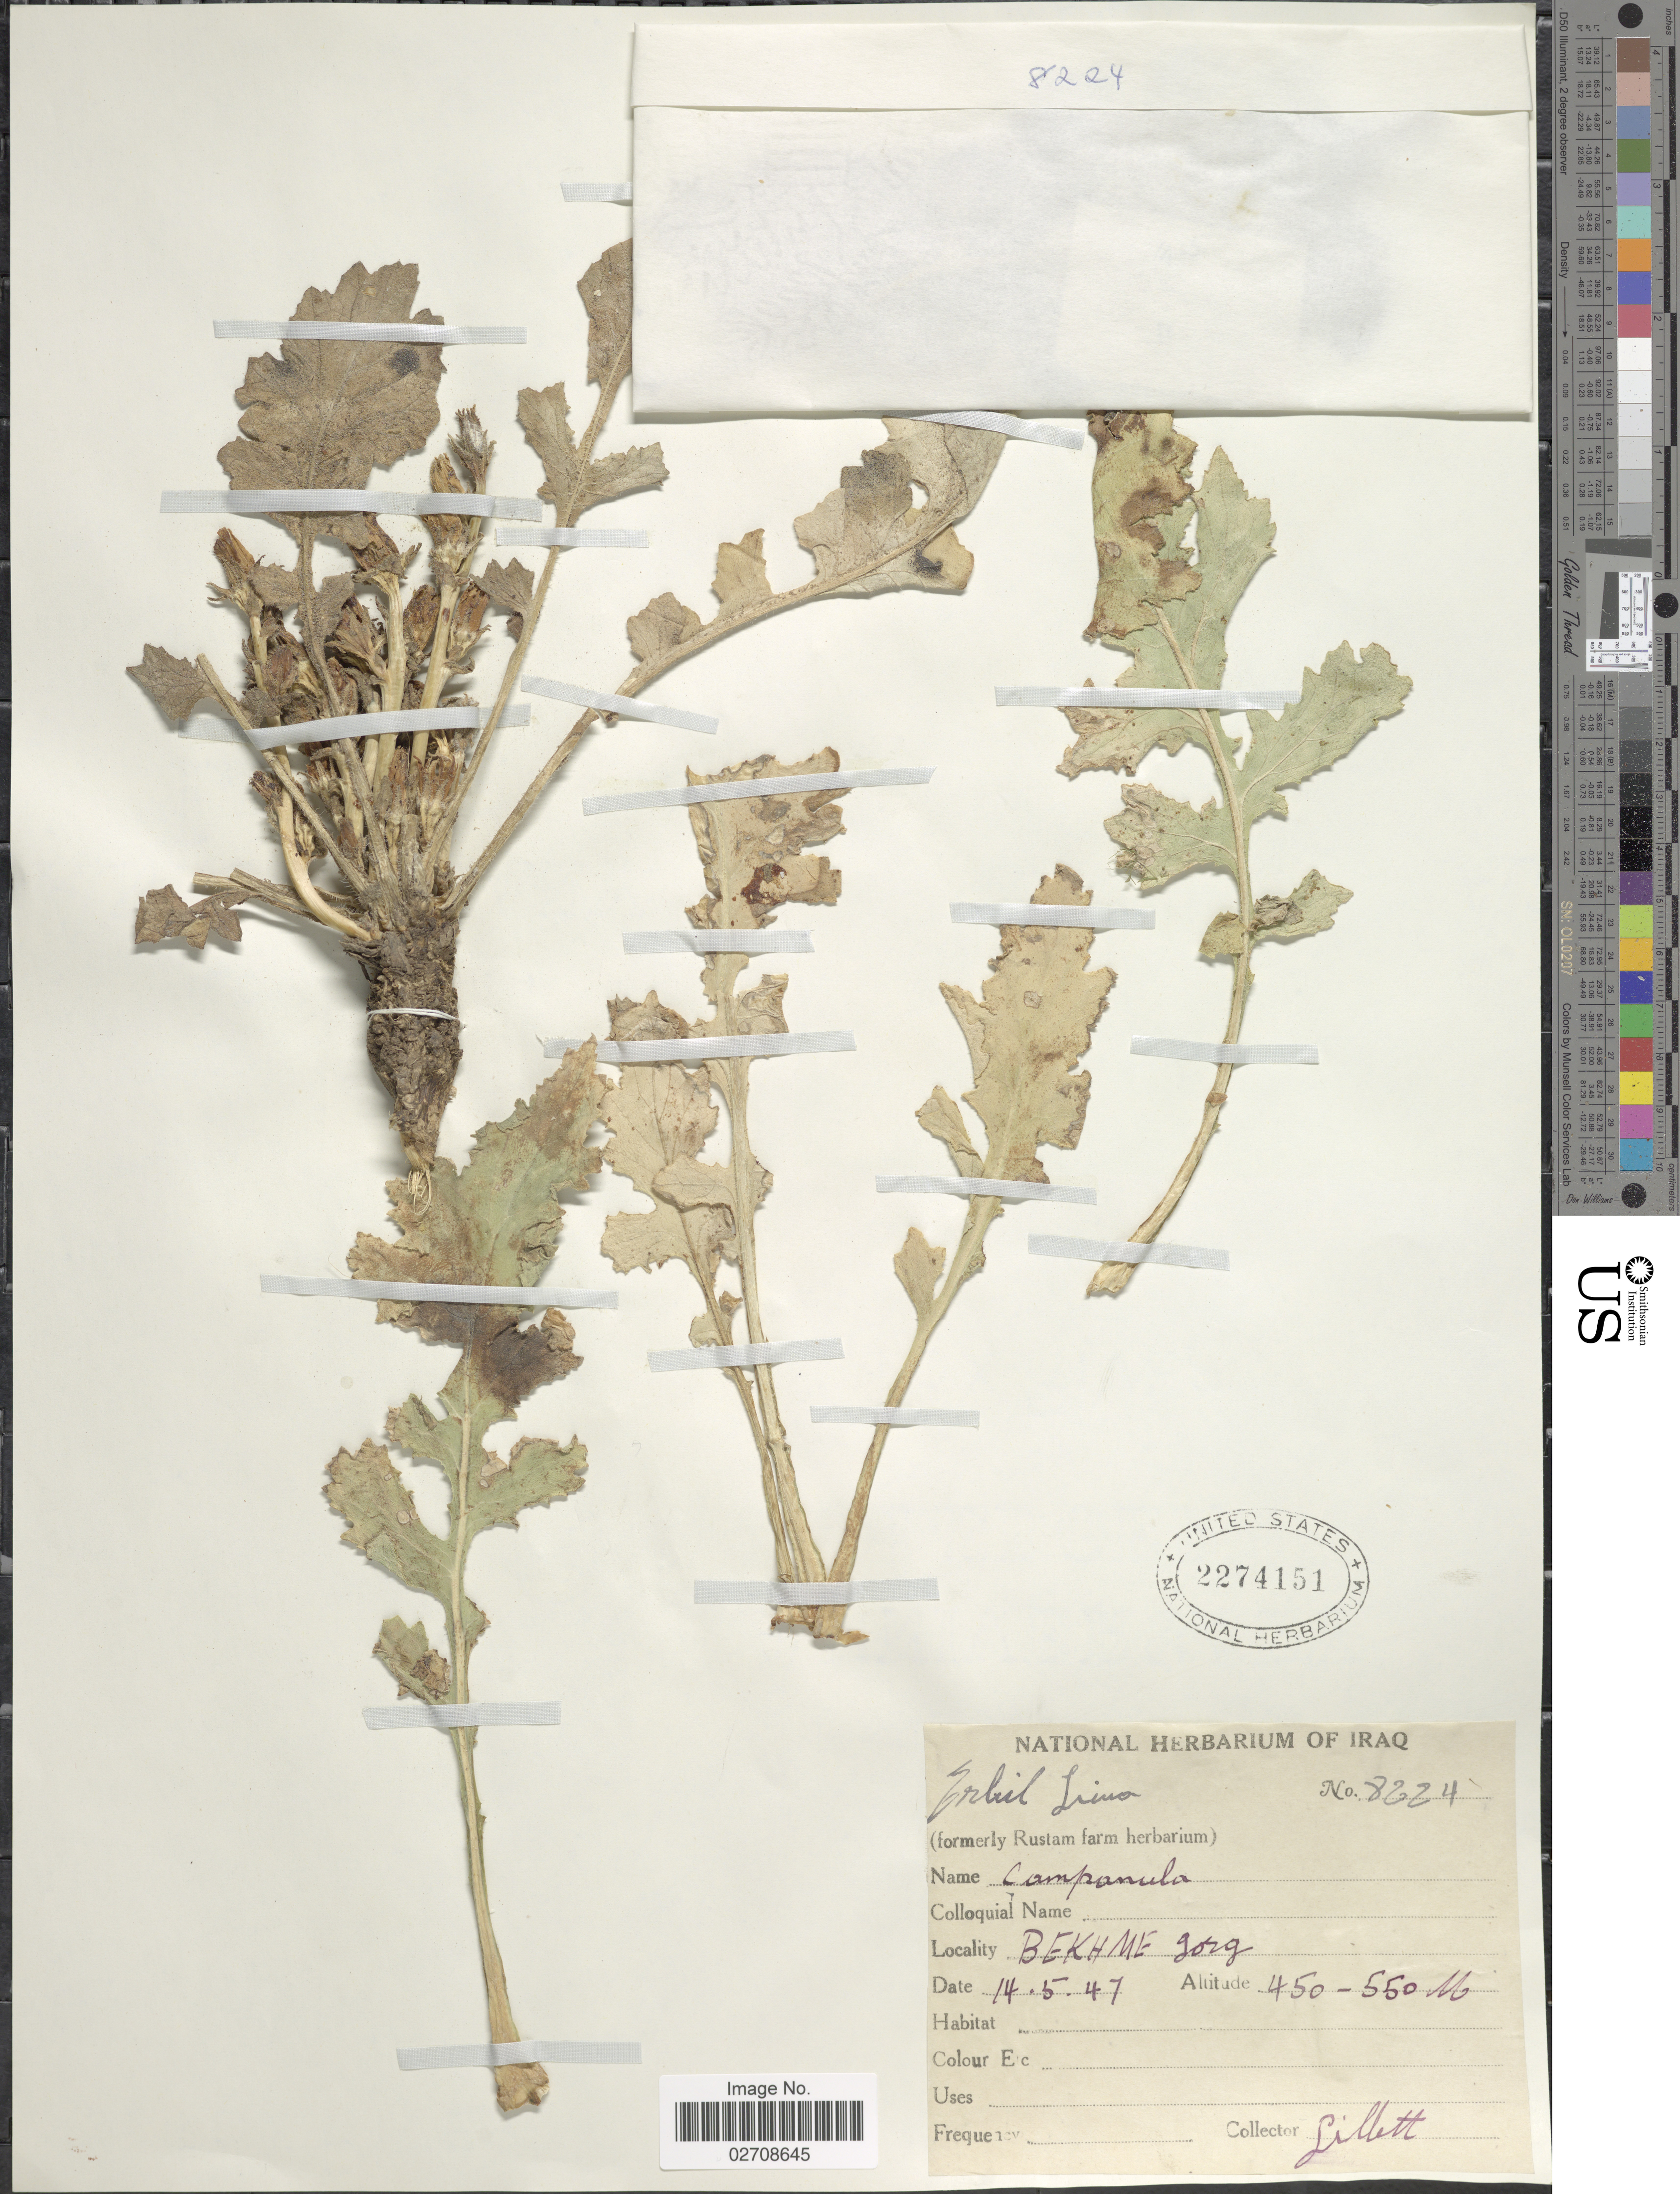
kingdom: Plantae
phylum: Tracheophyta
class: Magnoliopsida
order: Asterales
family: Campanulaceae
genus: Campanula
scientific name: Campanula sp.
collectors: Gillett, --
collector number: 8224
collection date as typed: Transcribed d/m/y: 14/5/47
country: Iraq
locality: Bekhme Gorg, Erbil Liwa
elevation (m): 450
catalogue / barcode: US 2274151